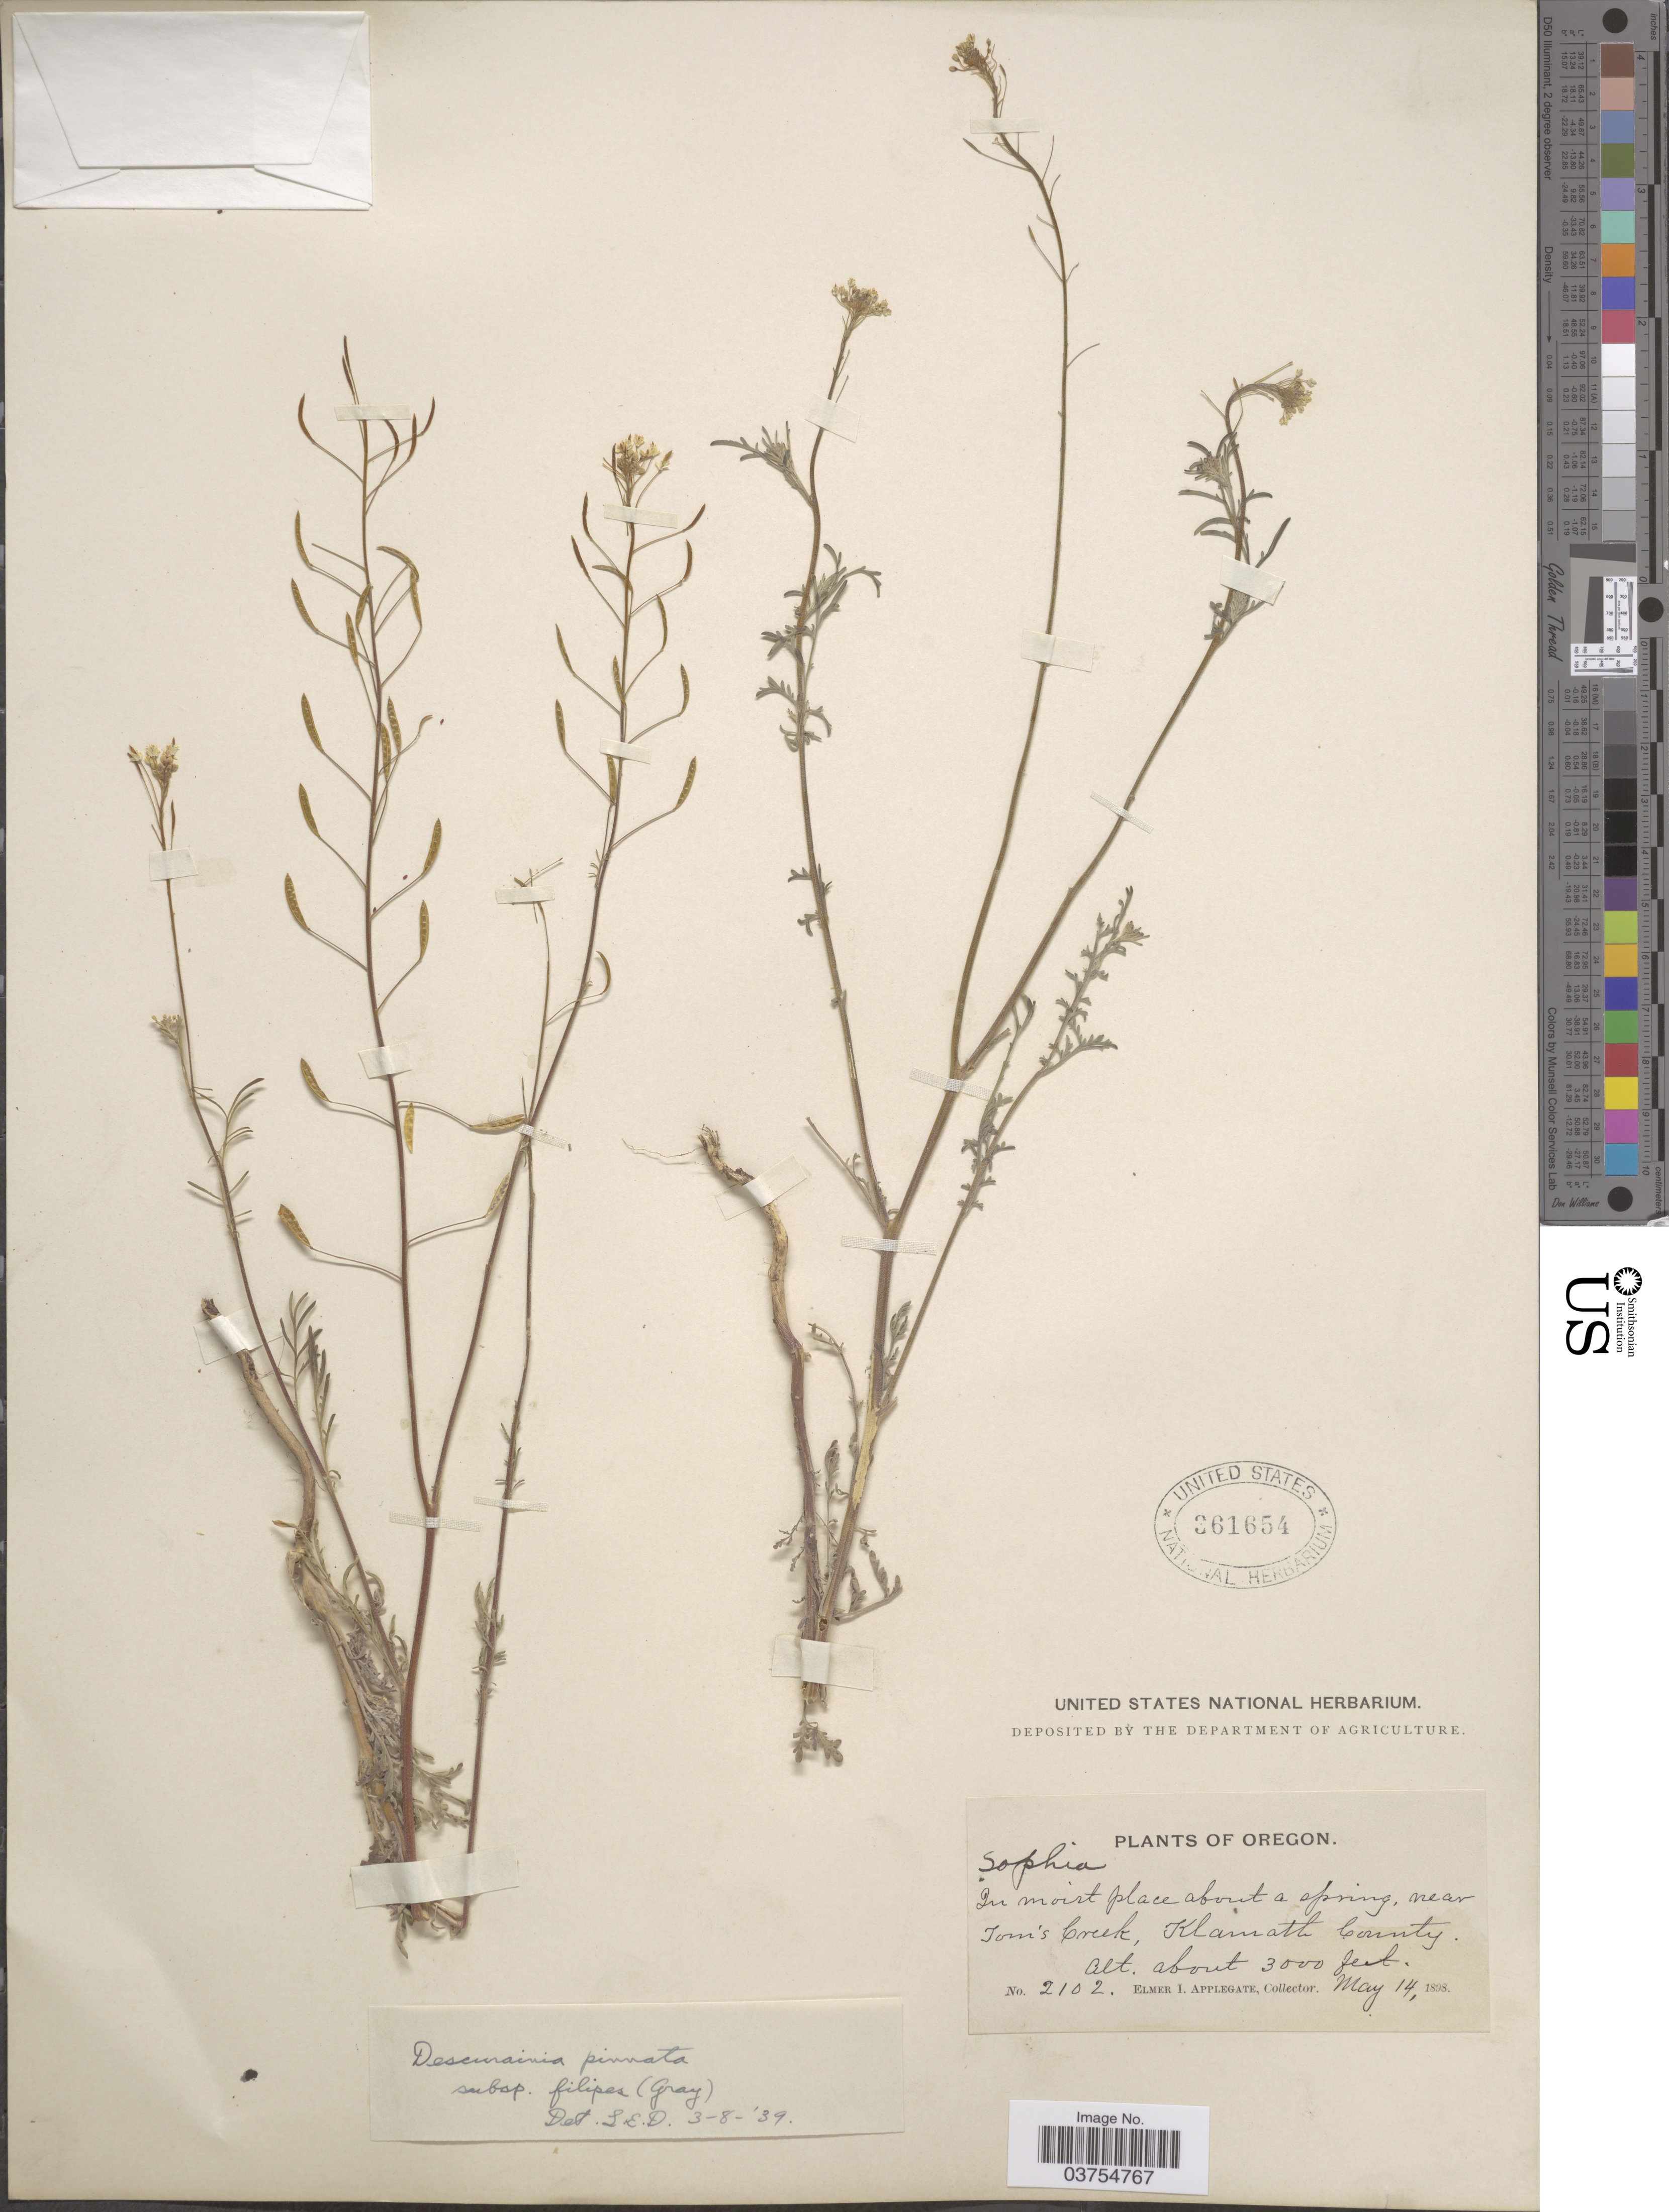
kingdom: Plantae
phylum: Tracheophyta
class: Magnoliopsida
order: Brassicales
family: Brassicaceae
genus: Descurainia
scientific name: Descurainia pinnata subsp. filipes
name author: (A. Gray) Detling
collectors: E. I. Applegate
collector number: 2102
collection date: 1898-05-14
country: United States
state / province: Oregon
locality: In moist place about a spring, near Tom's Creek, Klamath County.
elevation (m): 914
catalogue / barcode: US 361654